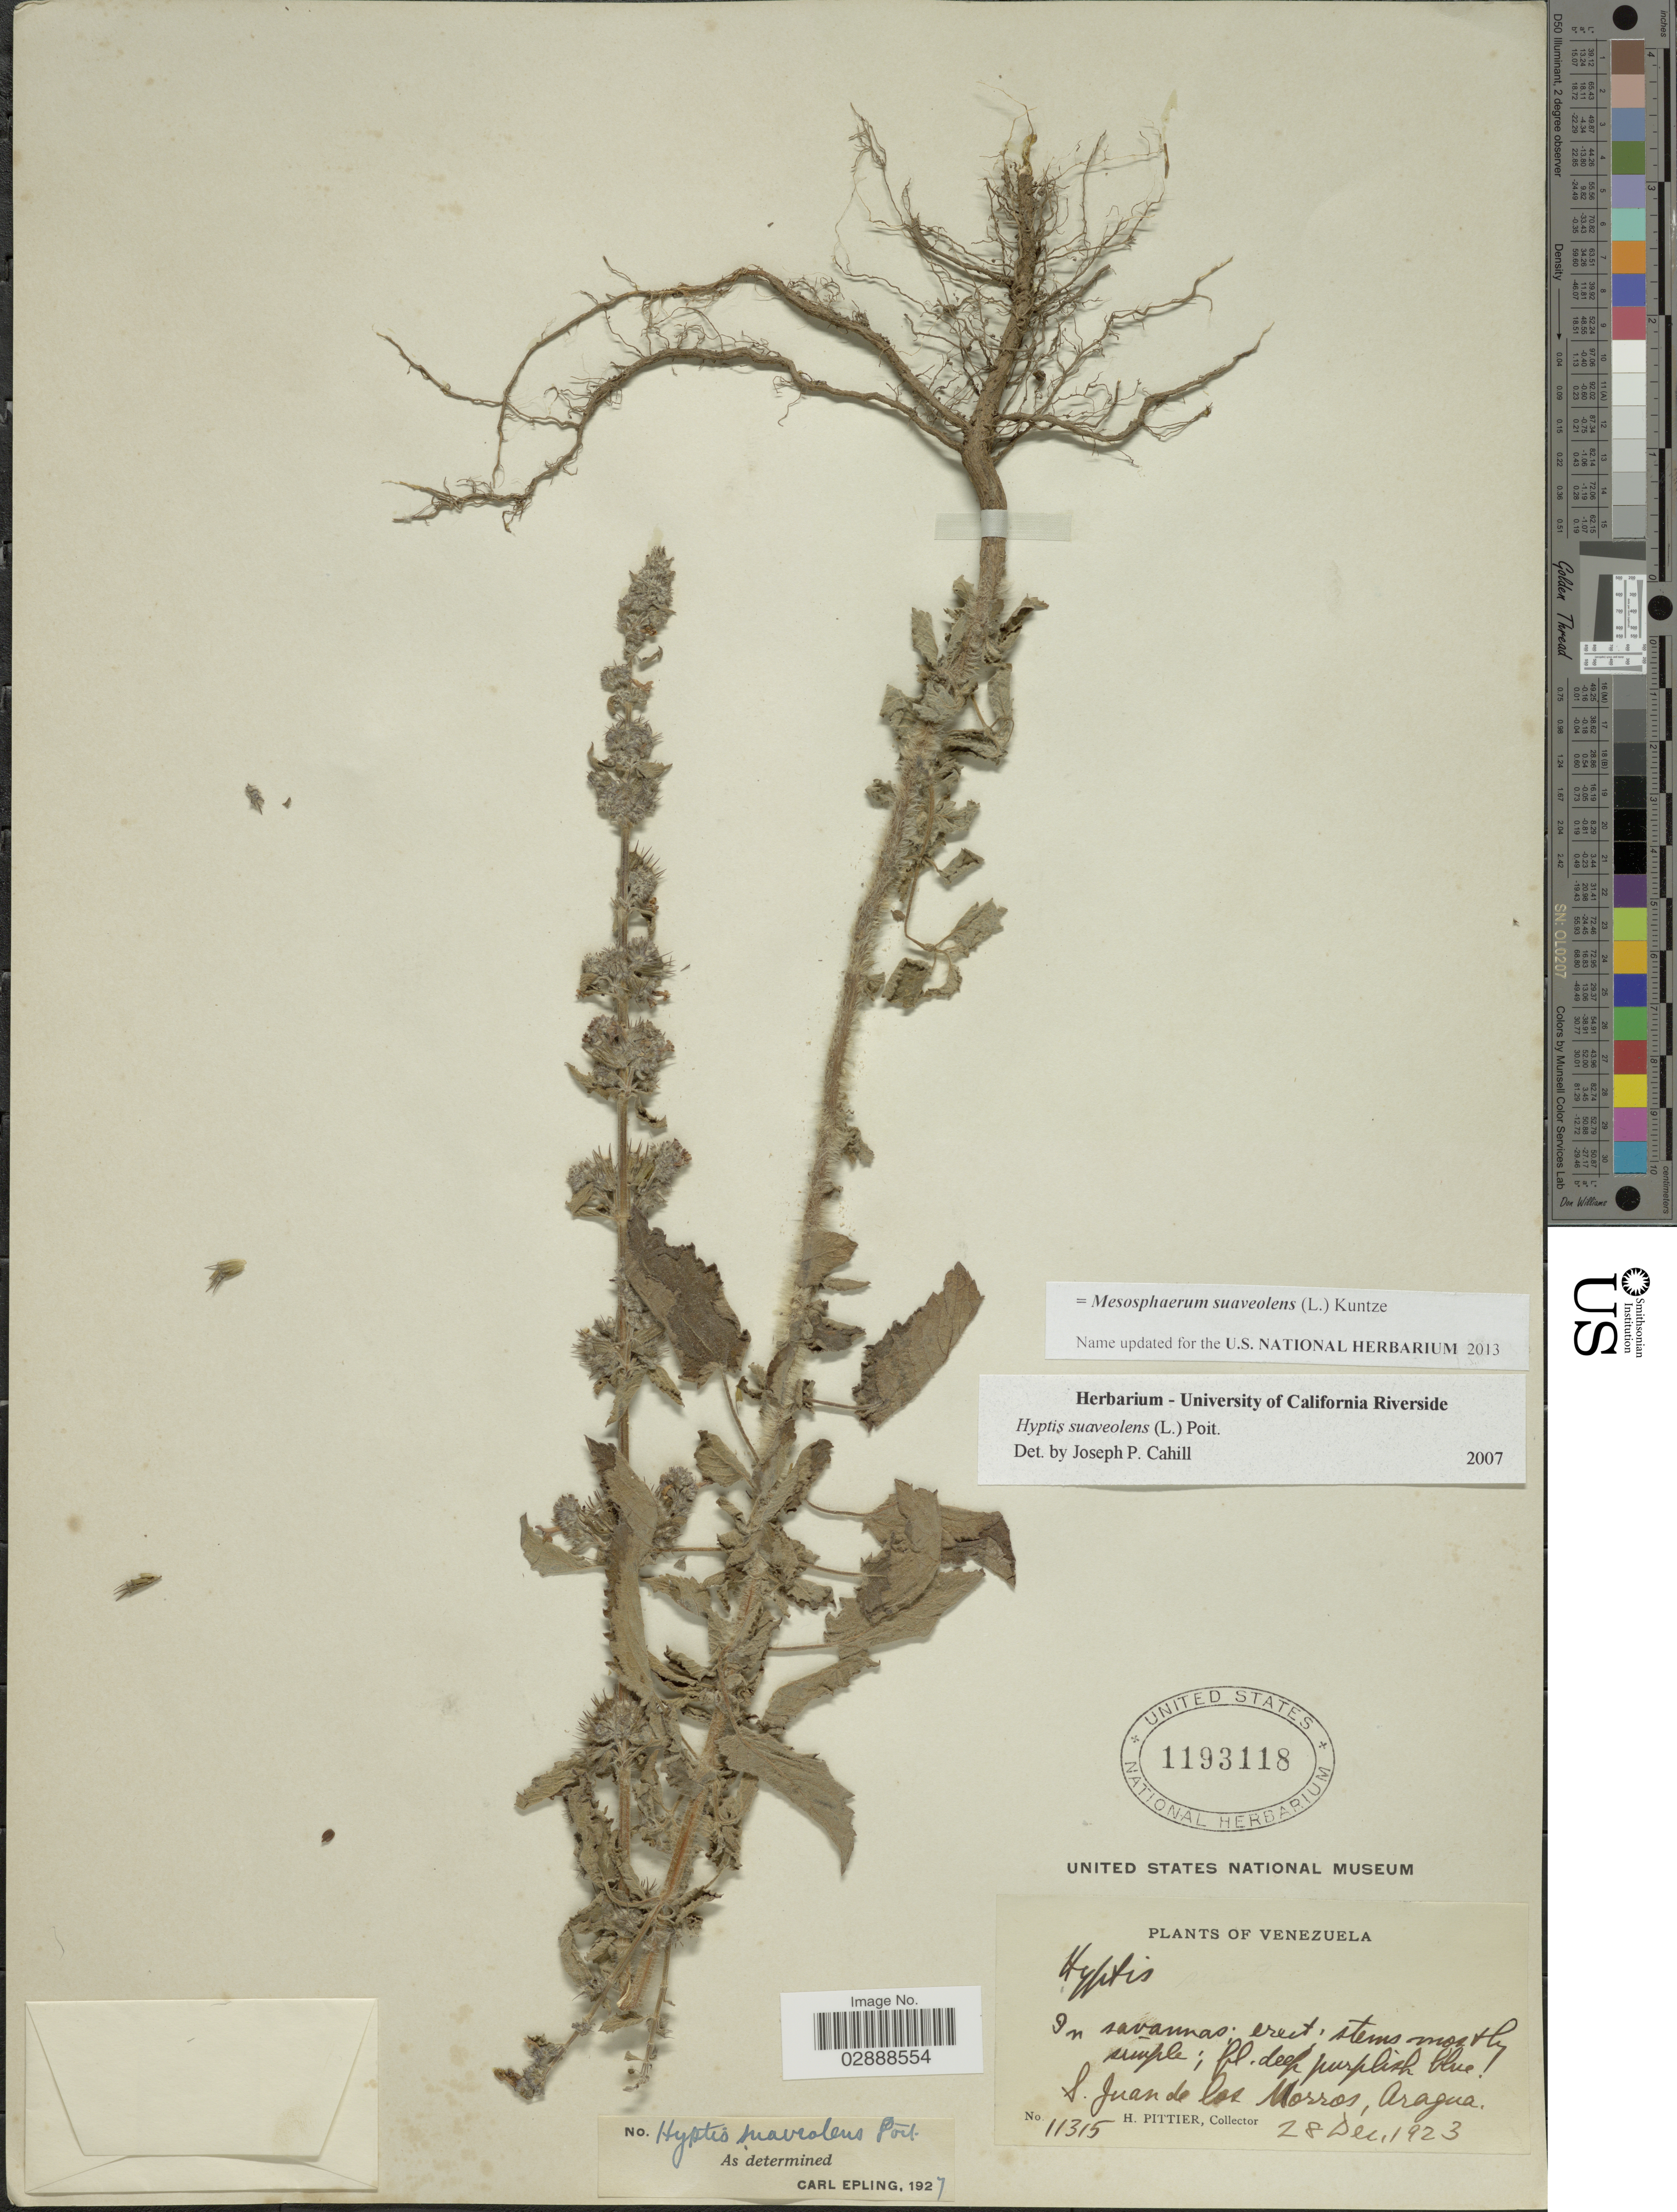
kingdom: Plantae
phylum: Tracheophyta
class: Magnoliopsida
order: Lamiales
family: Lamiaceae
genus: Mesosphaerum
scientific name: Mesosphaerum suaveolens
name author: (L.) Kuntze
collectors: H. F. Pittier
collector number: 11315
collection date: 1923-12-28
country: Venezuela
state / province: Aragua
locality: S. Juan de los Morros.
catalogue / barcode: US 1193118